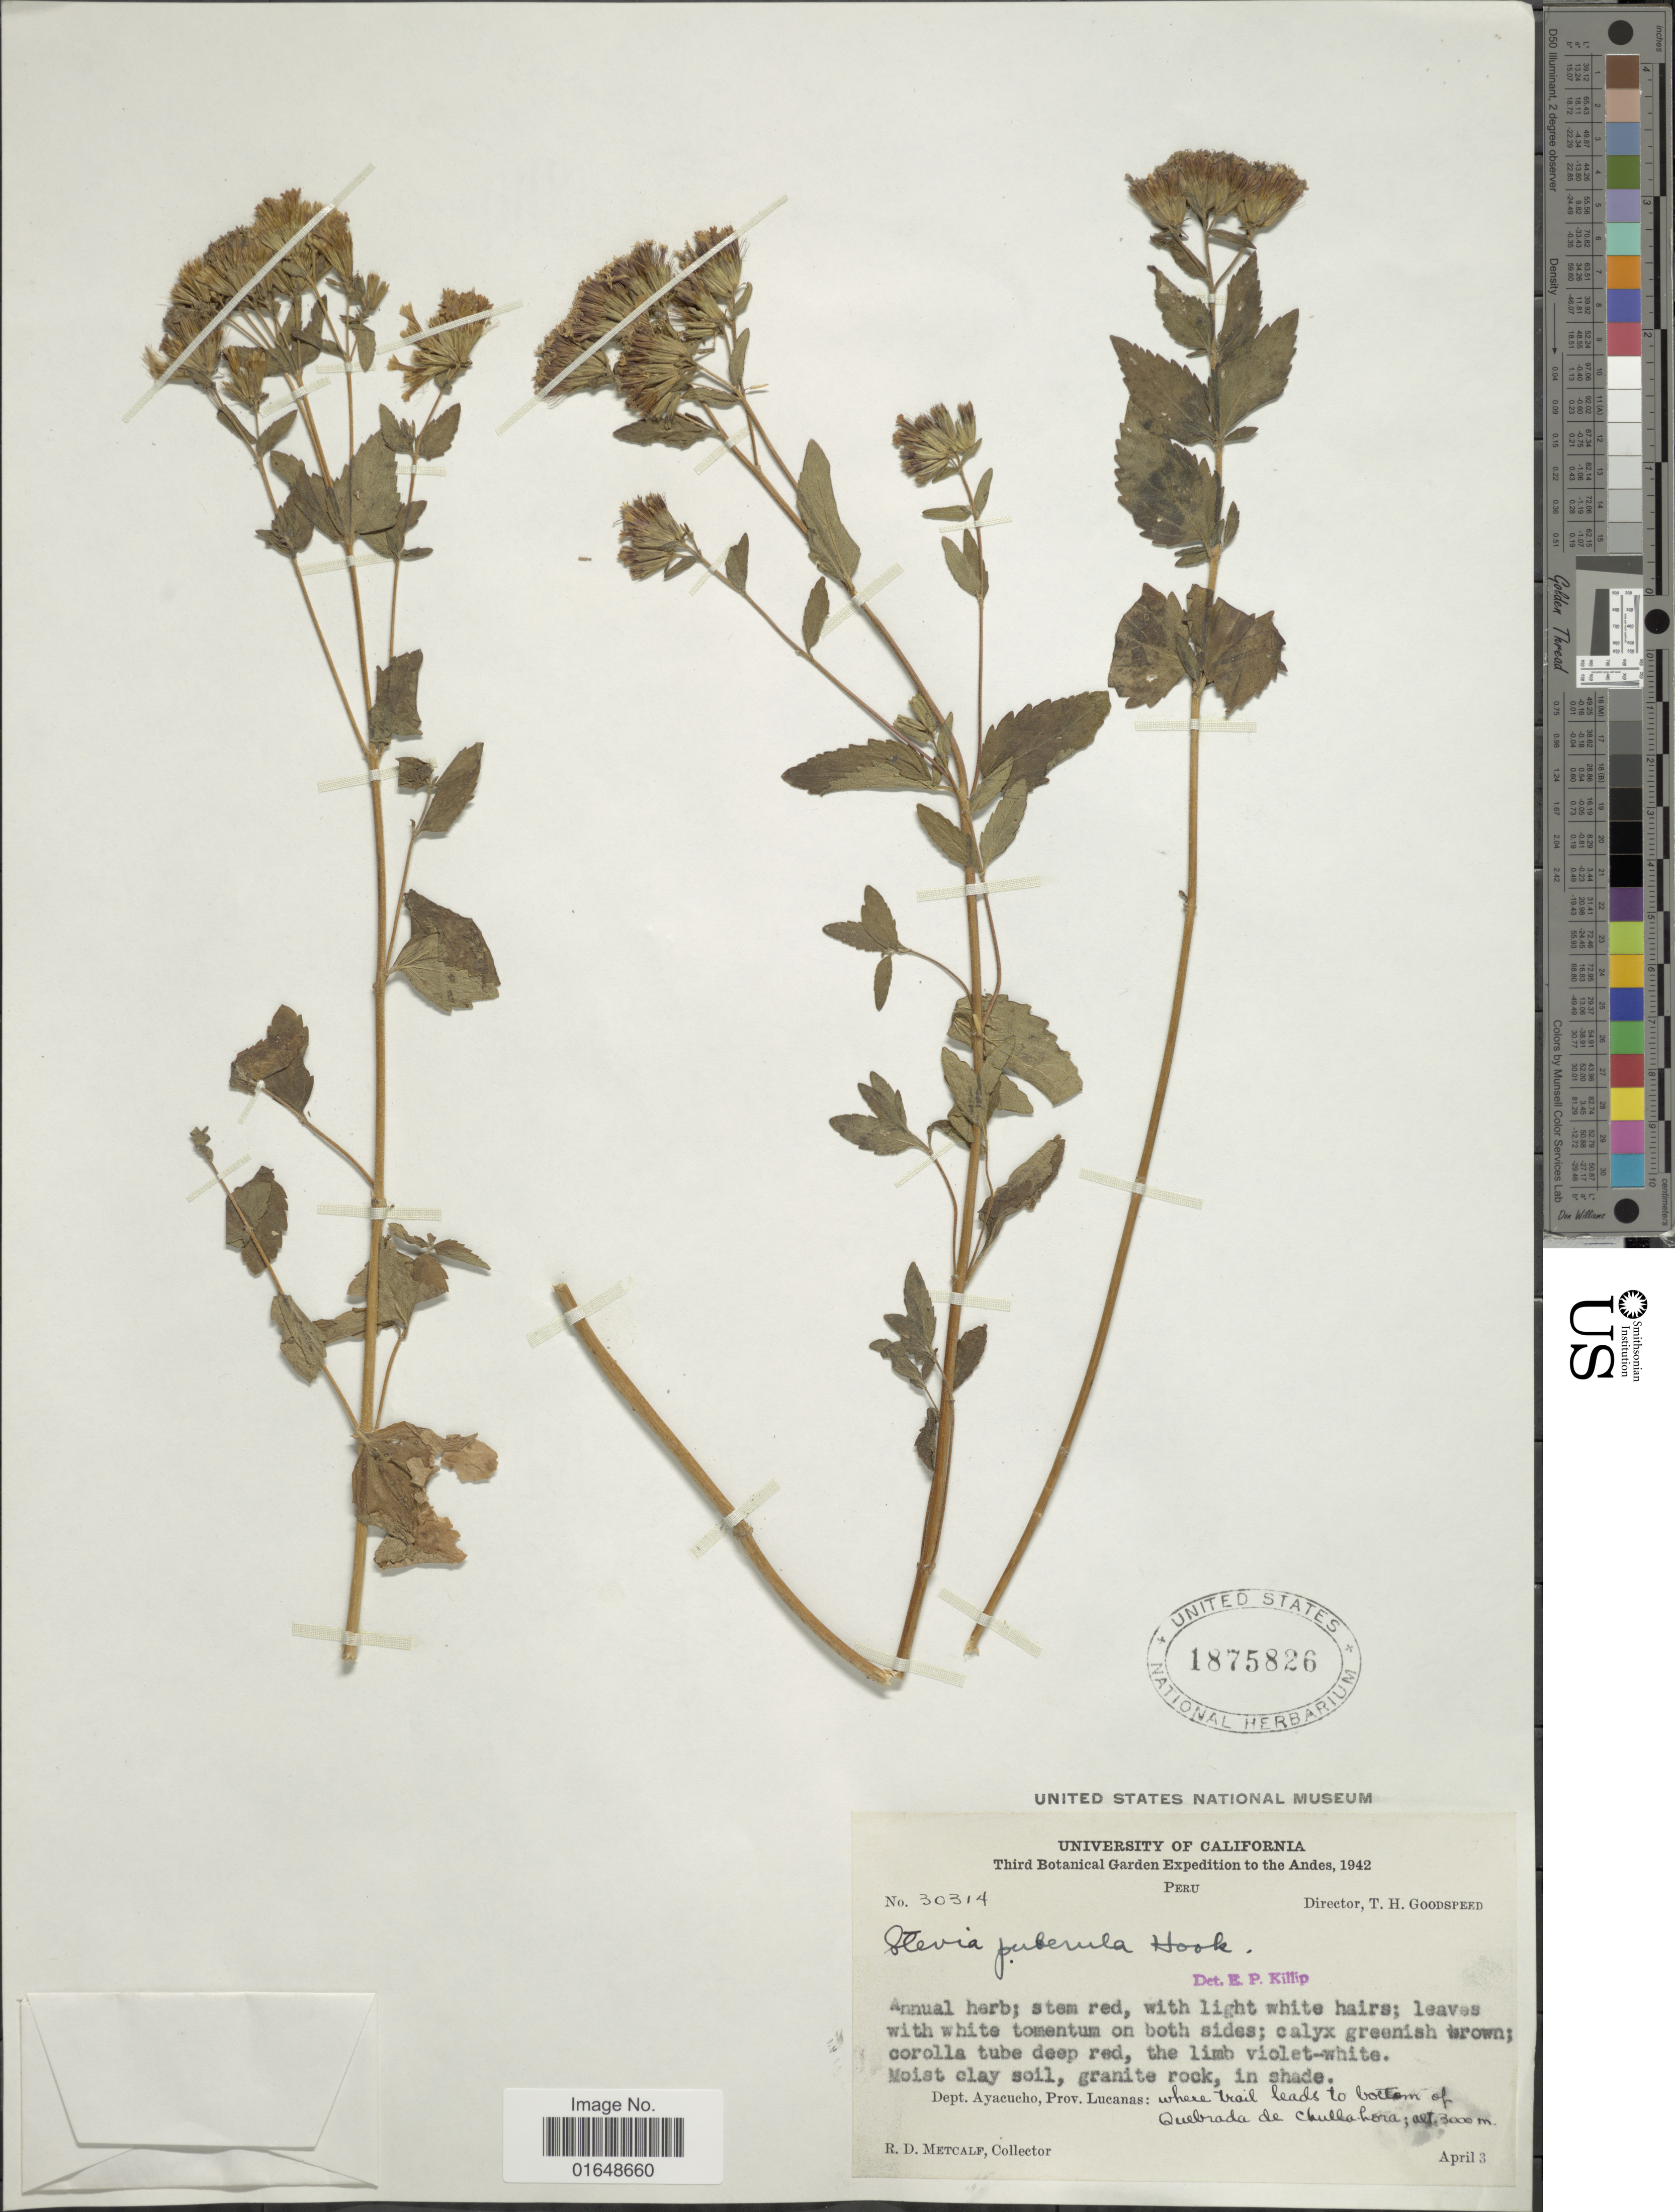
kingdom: Plantae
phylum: Tracheophyta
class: Magnoliopsida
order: Asterales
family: Asteraceae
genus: Stevia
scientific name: Stevia puberula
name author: Hook.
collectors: R. D. Metcalf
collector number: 30314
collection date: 1942-04-03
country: Peru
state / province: Ayacucho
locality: Where trail leads to bottom of Quebrada de Chulla Bora, Prov. Lucanas, Dept. Ayacucho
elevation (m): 3000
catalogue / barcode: US 1875826